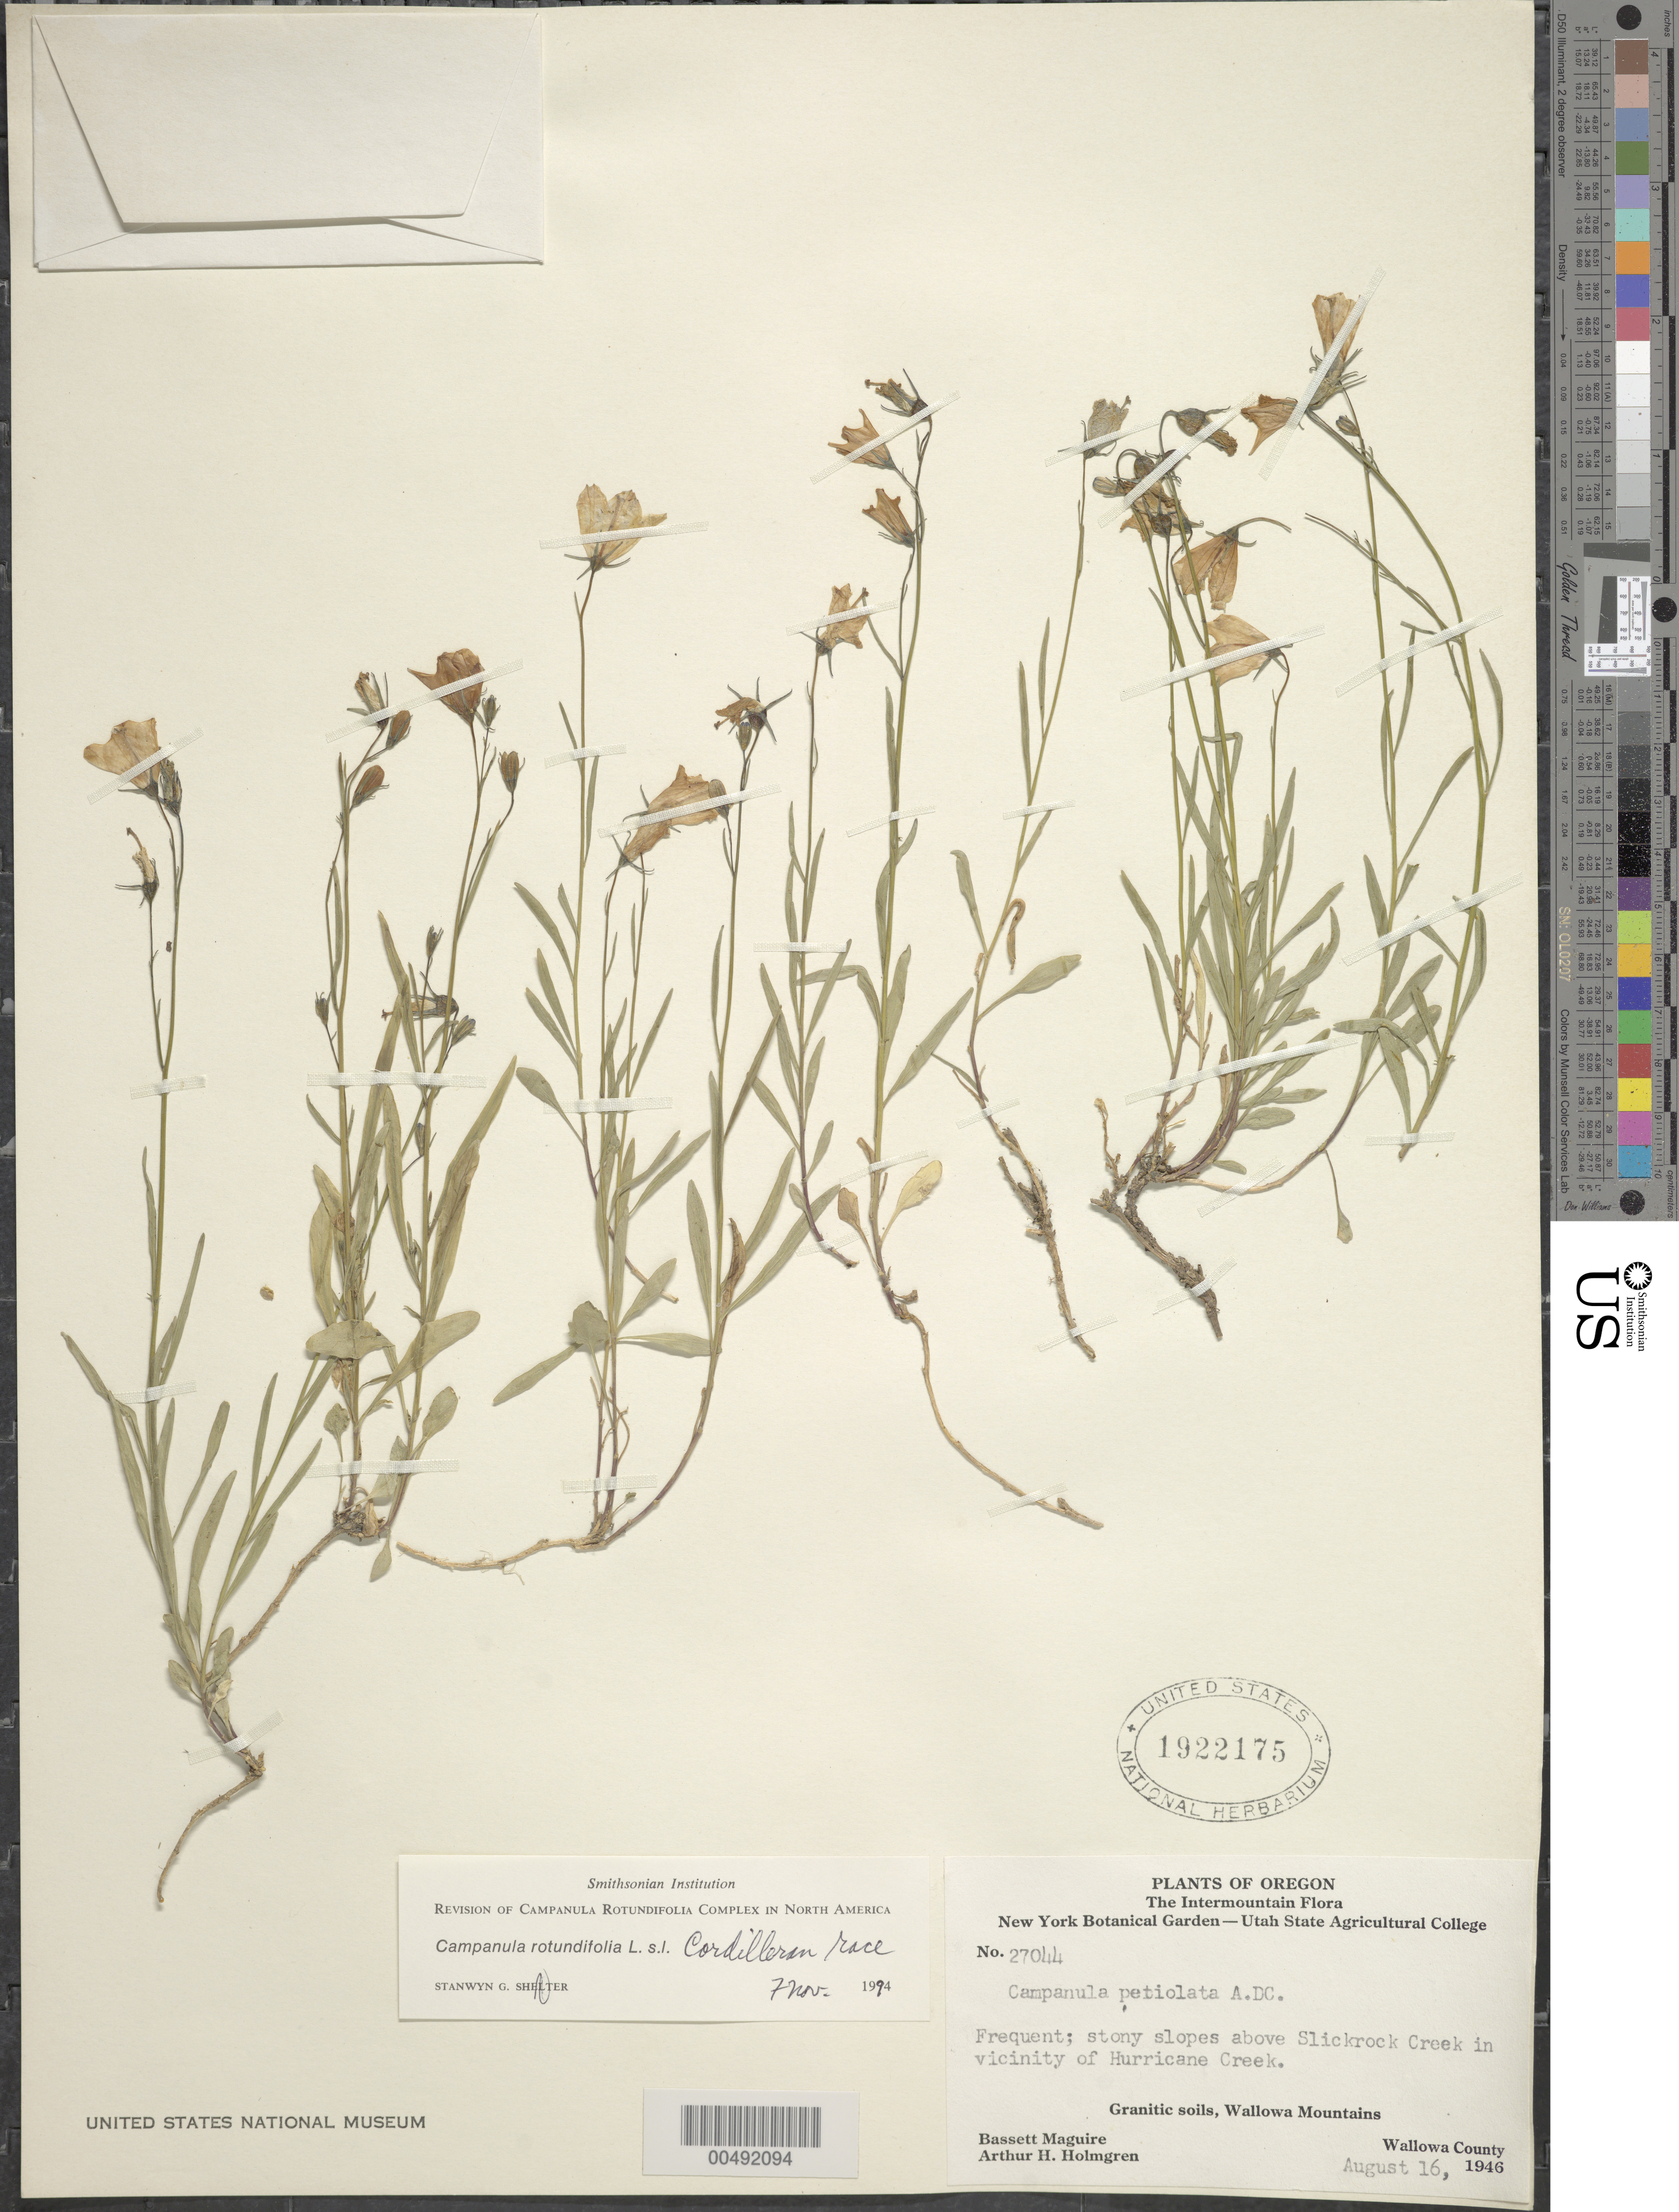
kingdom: Plantae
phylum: Tracheophyta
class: Magnoliopsida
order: Asterales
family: Campanulaceae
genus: Campanula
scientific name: Campanula rotundifolia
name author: L.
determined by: Shetler, Stanwyn G., (US), NMNH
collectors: B. Maguire & A. H. Holmgren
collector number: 27044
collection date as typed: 16 Aug 1946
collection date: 1946-08-16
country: United States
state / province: Oregon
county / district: Wallowa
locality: Wallowa mountains, vicinity of Hurricane Creek, slopes above Slickrock Creek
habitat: granitic soils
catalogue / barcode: US 1922175